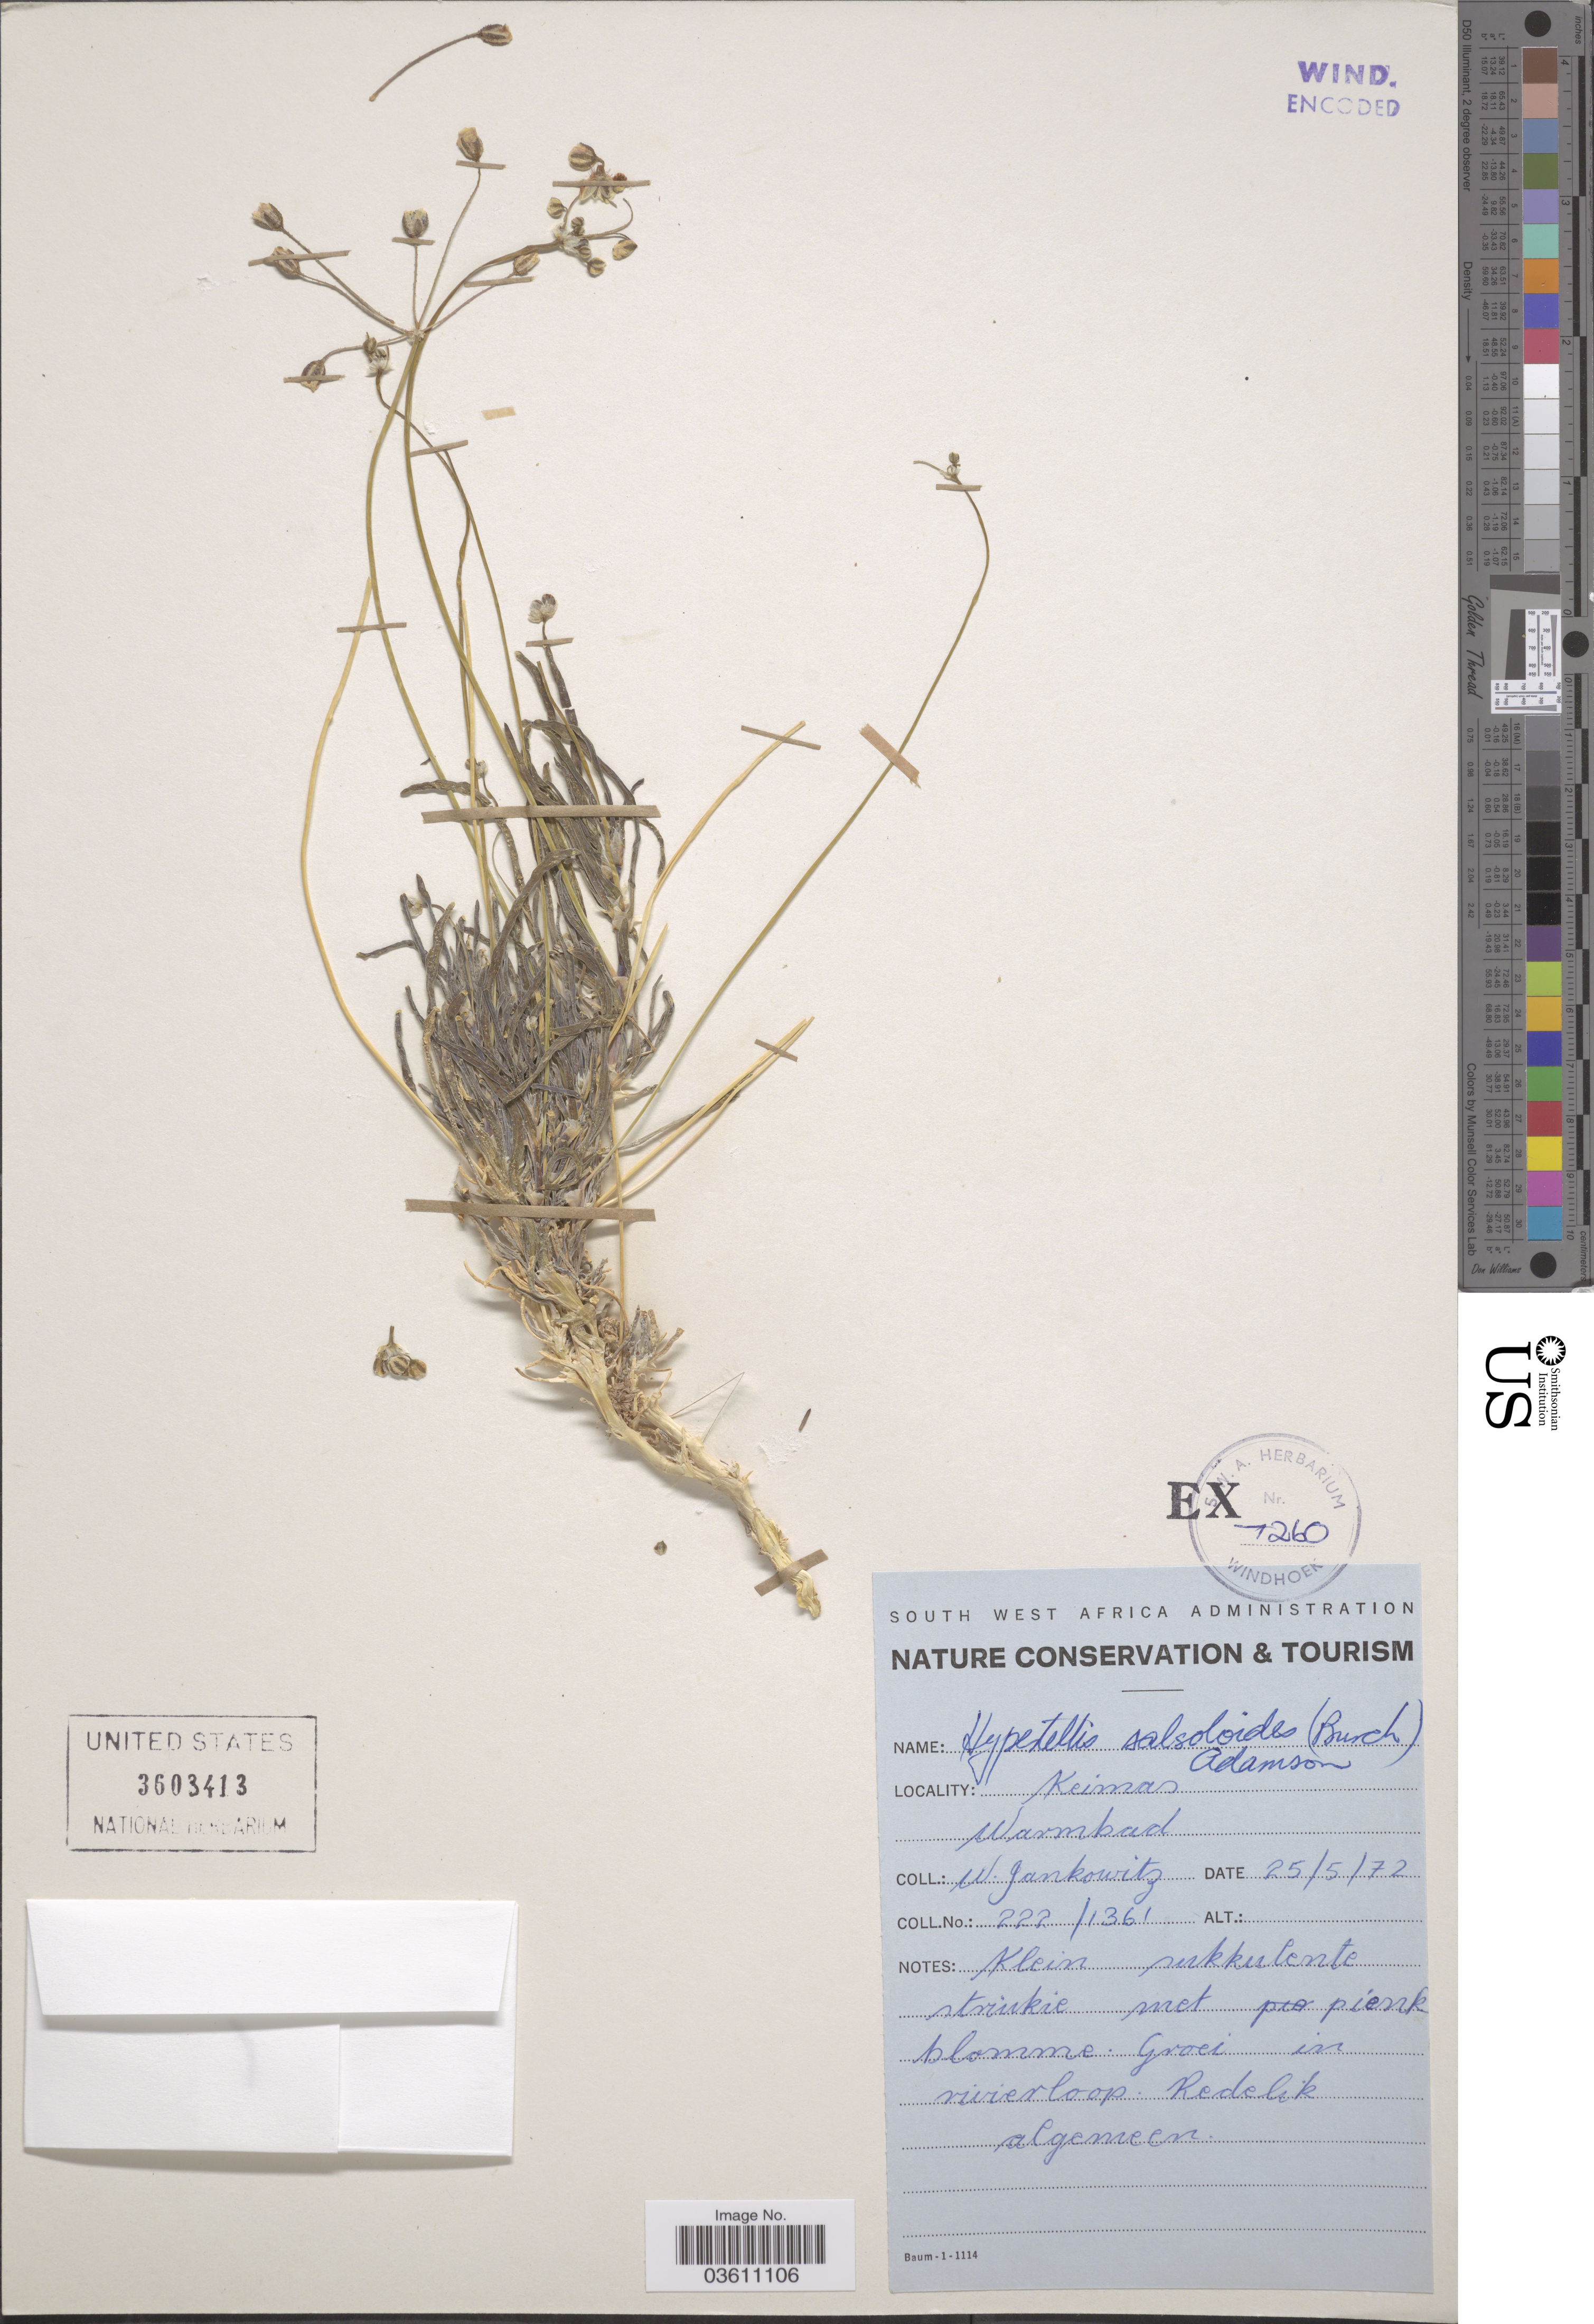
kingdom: Plantae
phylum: Tracheophyta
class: Magnoliopsida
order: Caryophyllales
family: Kewaceae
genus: Kewa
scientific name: Kewa salsoloides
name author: (Burch.) Christenh.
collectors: W. Jankowitz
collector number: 222/1361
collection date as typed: Transcribed d/m/y: 25/5/72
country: Namibia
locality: Keimas. Warmbad.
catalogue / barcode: US 3603413